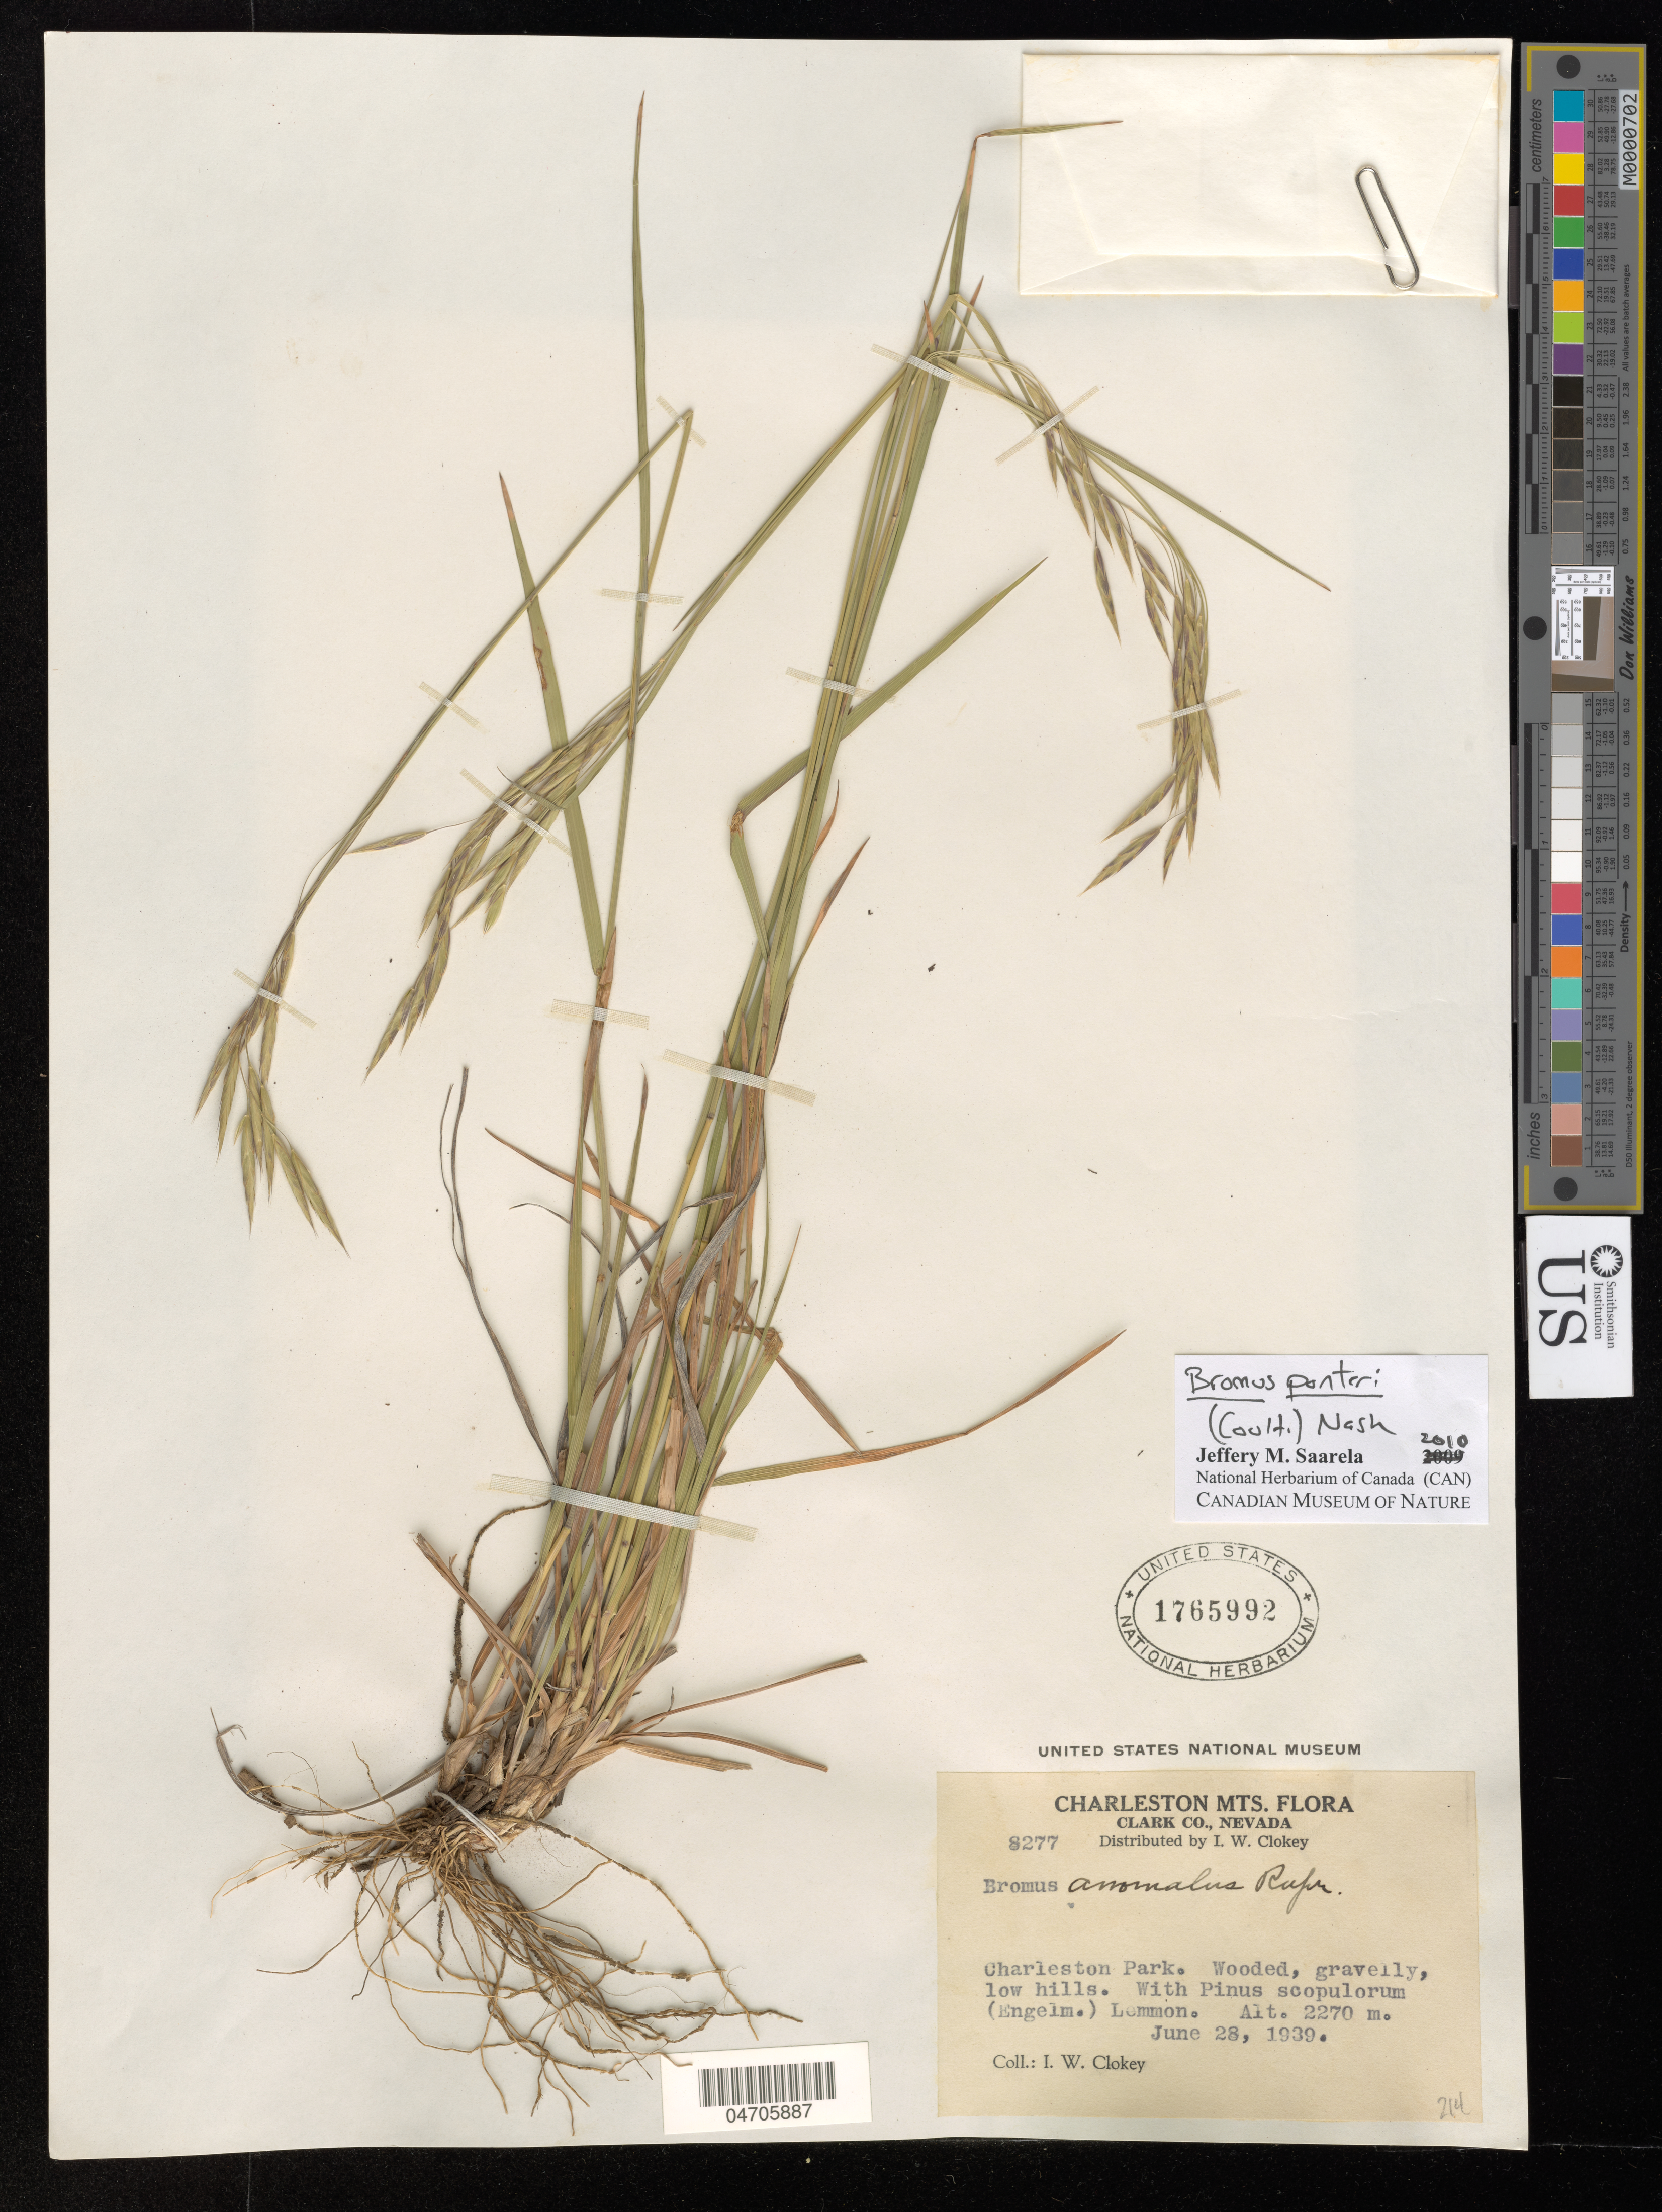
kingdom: Plantae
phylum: Tracheophyta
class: Liliopsida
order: Poales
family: Poaceae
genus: Bromus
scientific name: Bromus porteri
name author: (J.M. Coult.) Nash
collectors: I. W. Clokey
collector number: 8277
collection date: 1939-06-28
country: United States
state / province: Nevada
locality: Charleston Mts. Clark Co. Charleston Park. Wooded, gravelly, low hills.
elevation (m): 2270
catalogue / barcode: US 1765992